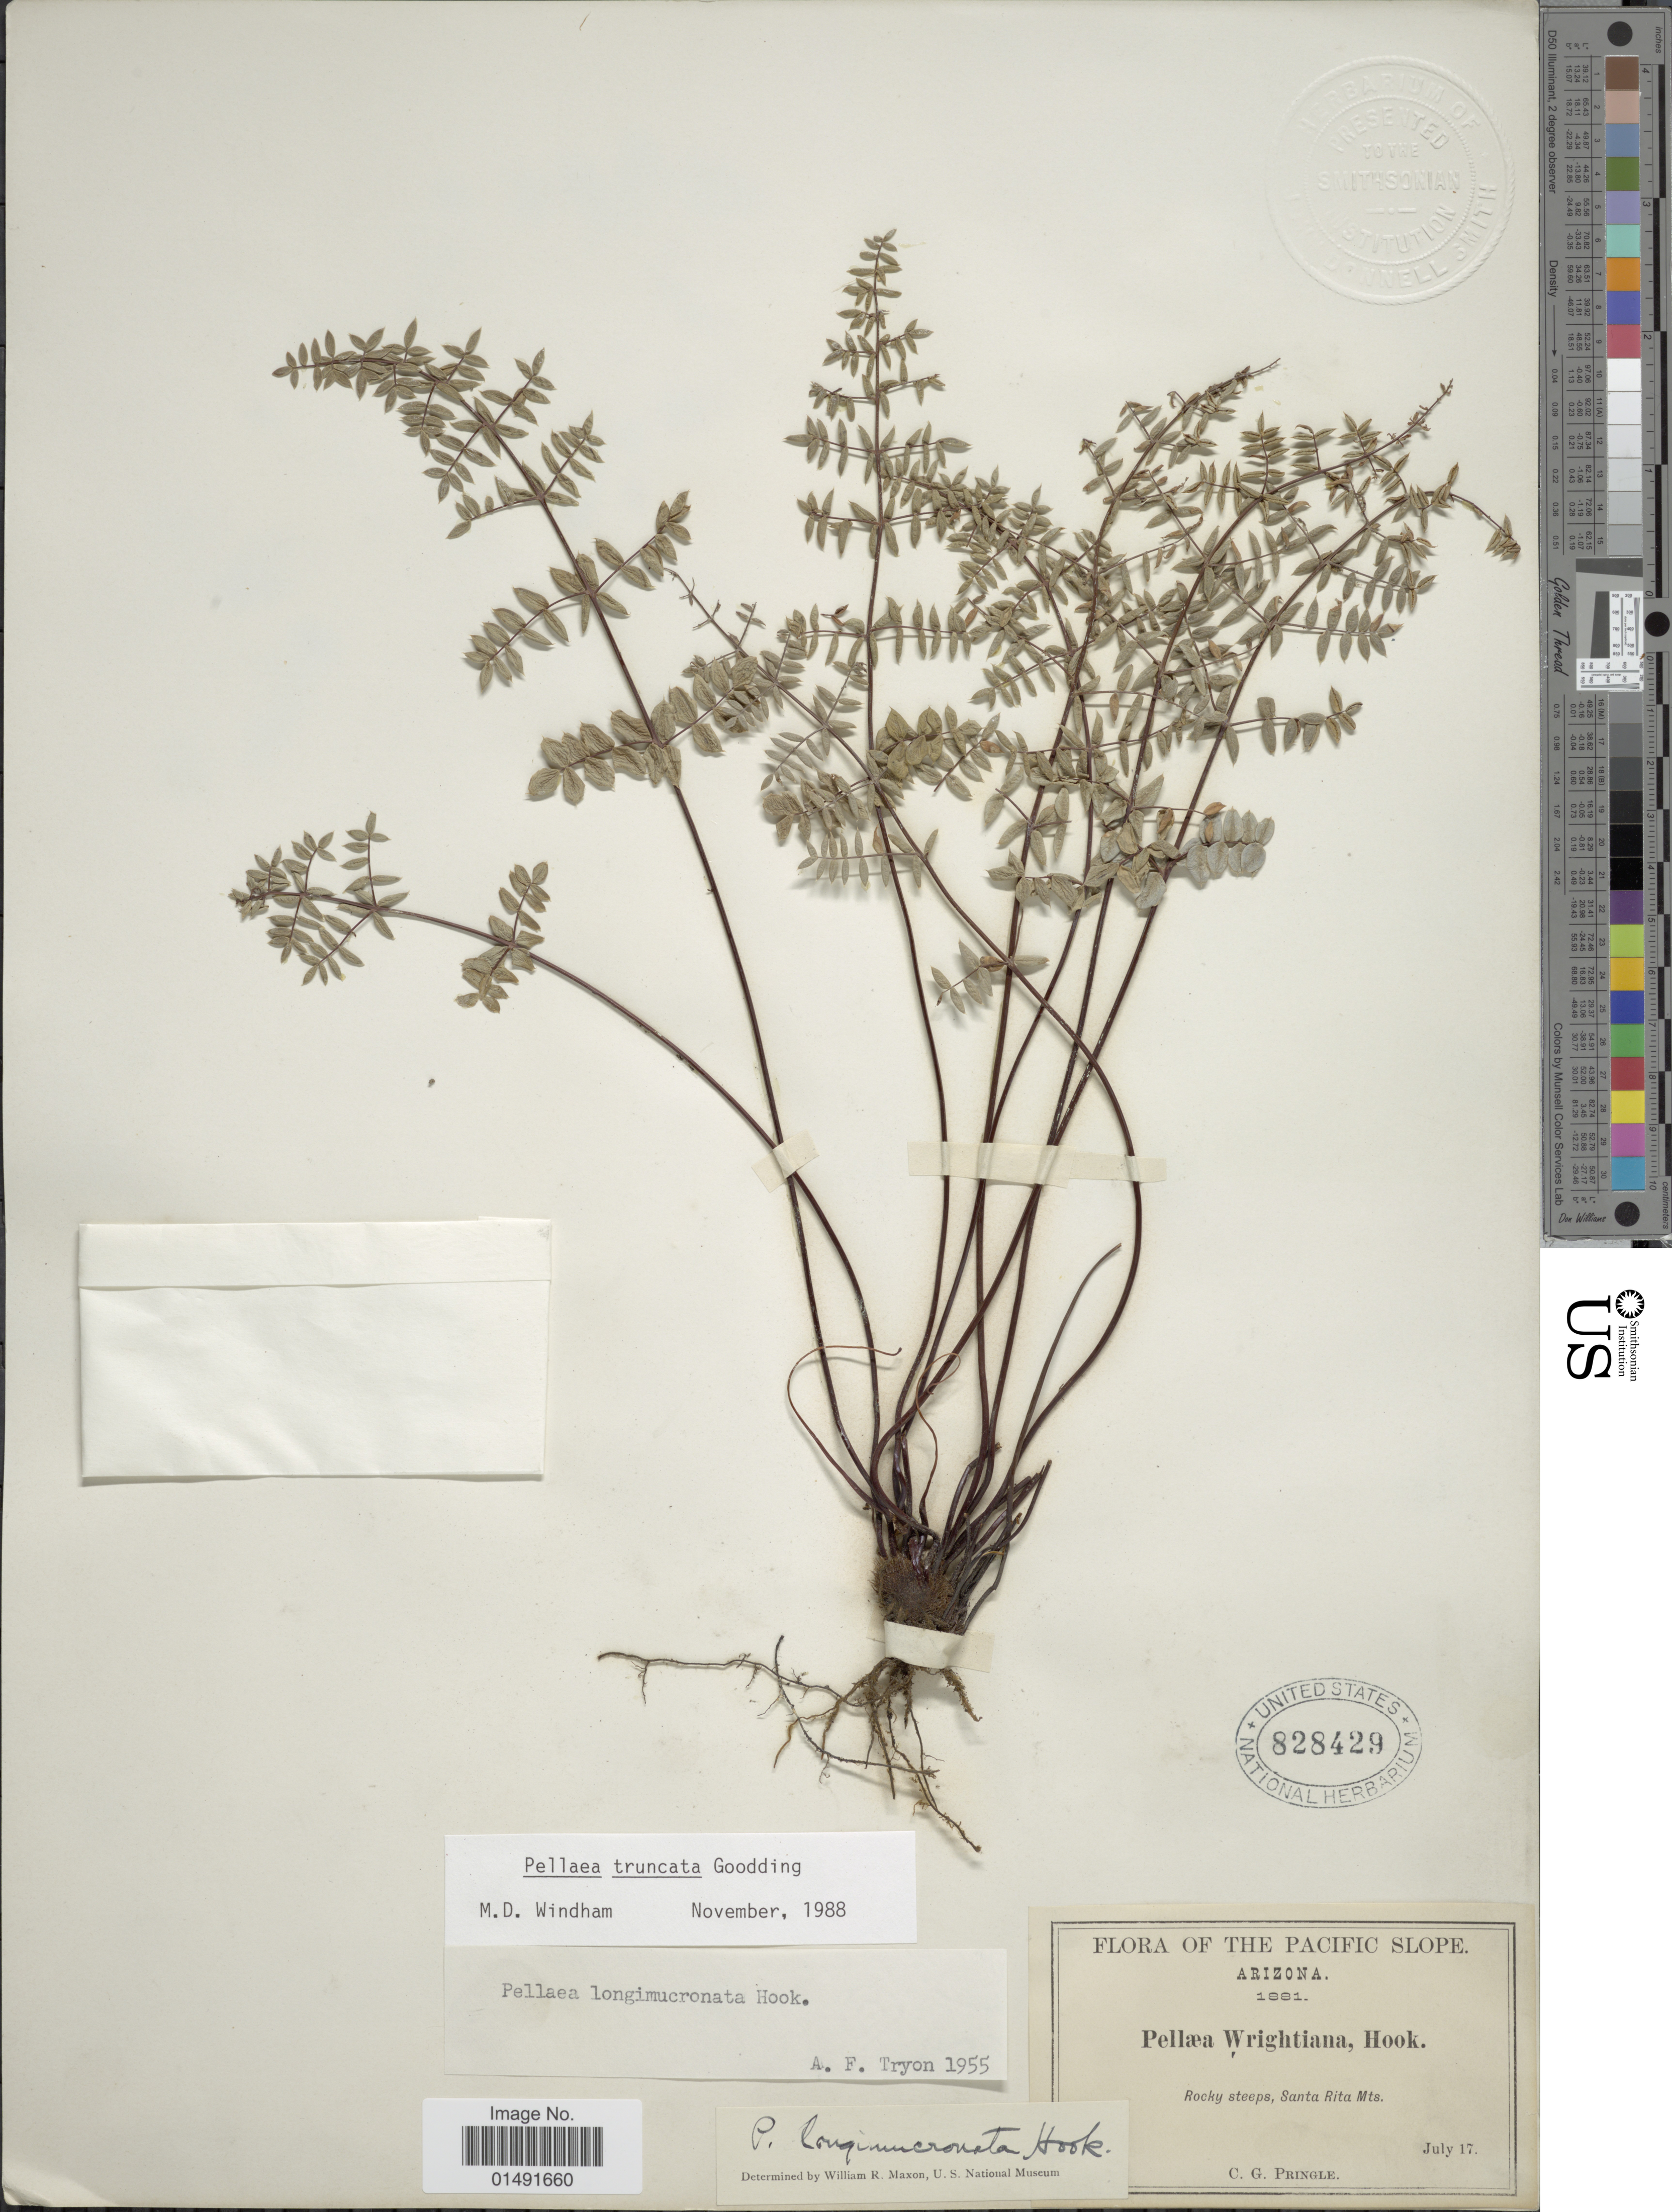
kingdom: Plantae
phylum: Tracheophyta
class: Polypodiopsida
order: Polypodiales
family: Pteridaceae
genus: Pellaea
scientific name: Pellaea truncata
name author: Goodd.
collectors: C. G. Pringle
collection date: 1881-07-17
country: United States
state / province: Arizona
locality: The Pacific Slope, Rocky steeps, Santa Rita Mts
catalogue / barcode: US 828429